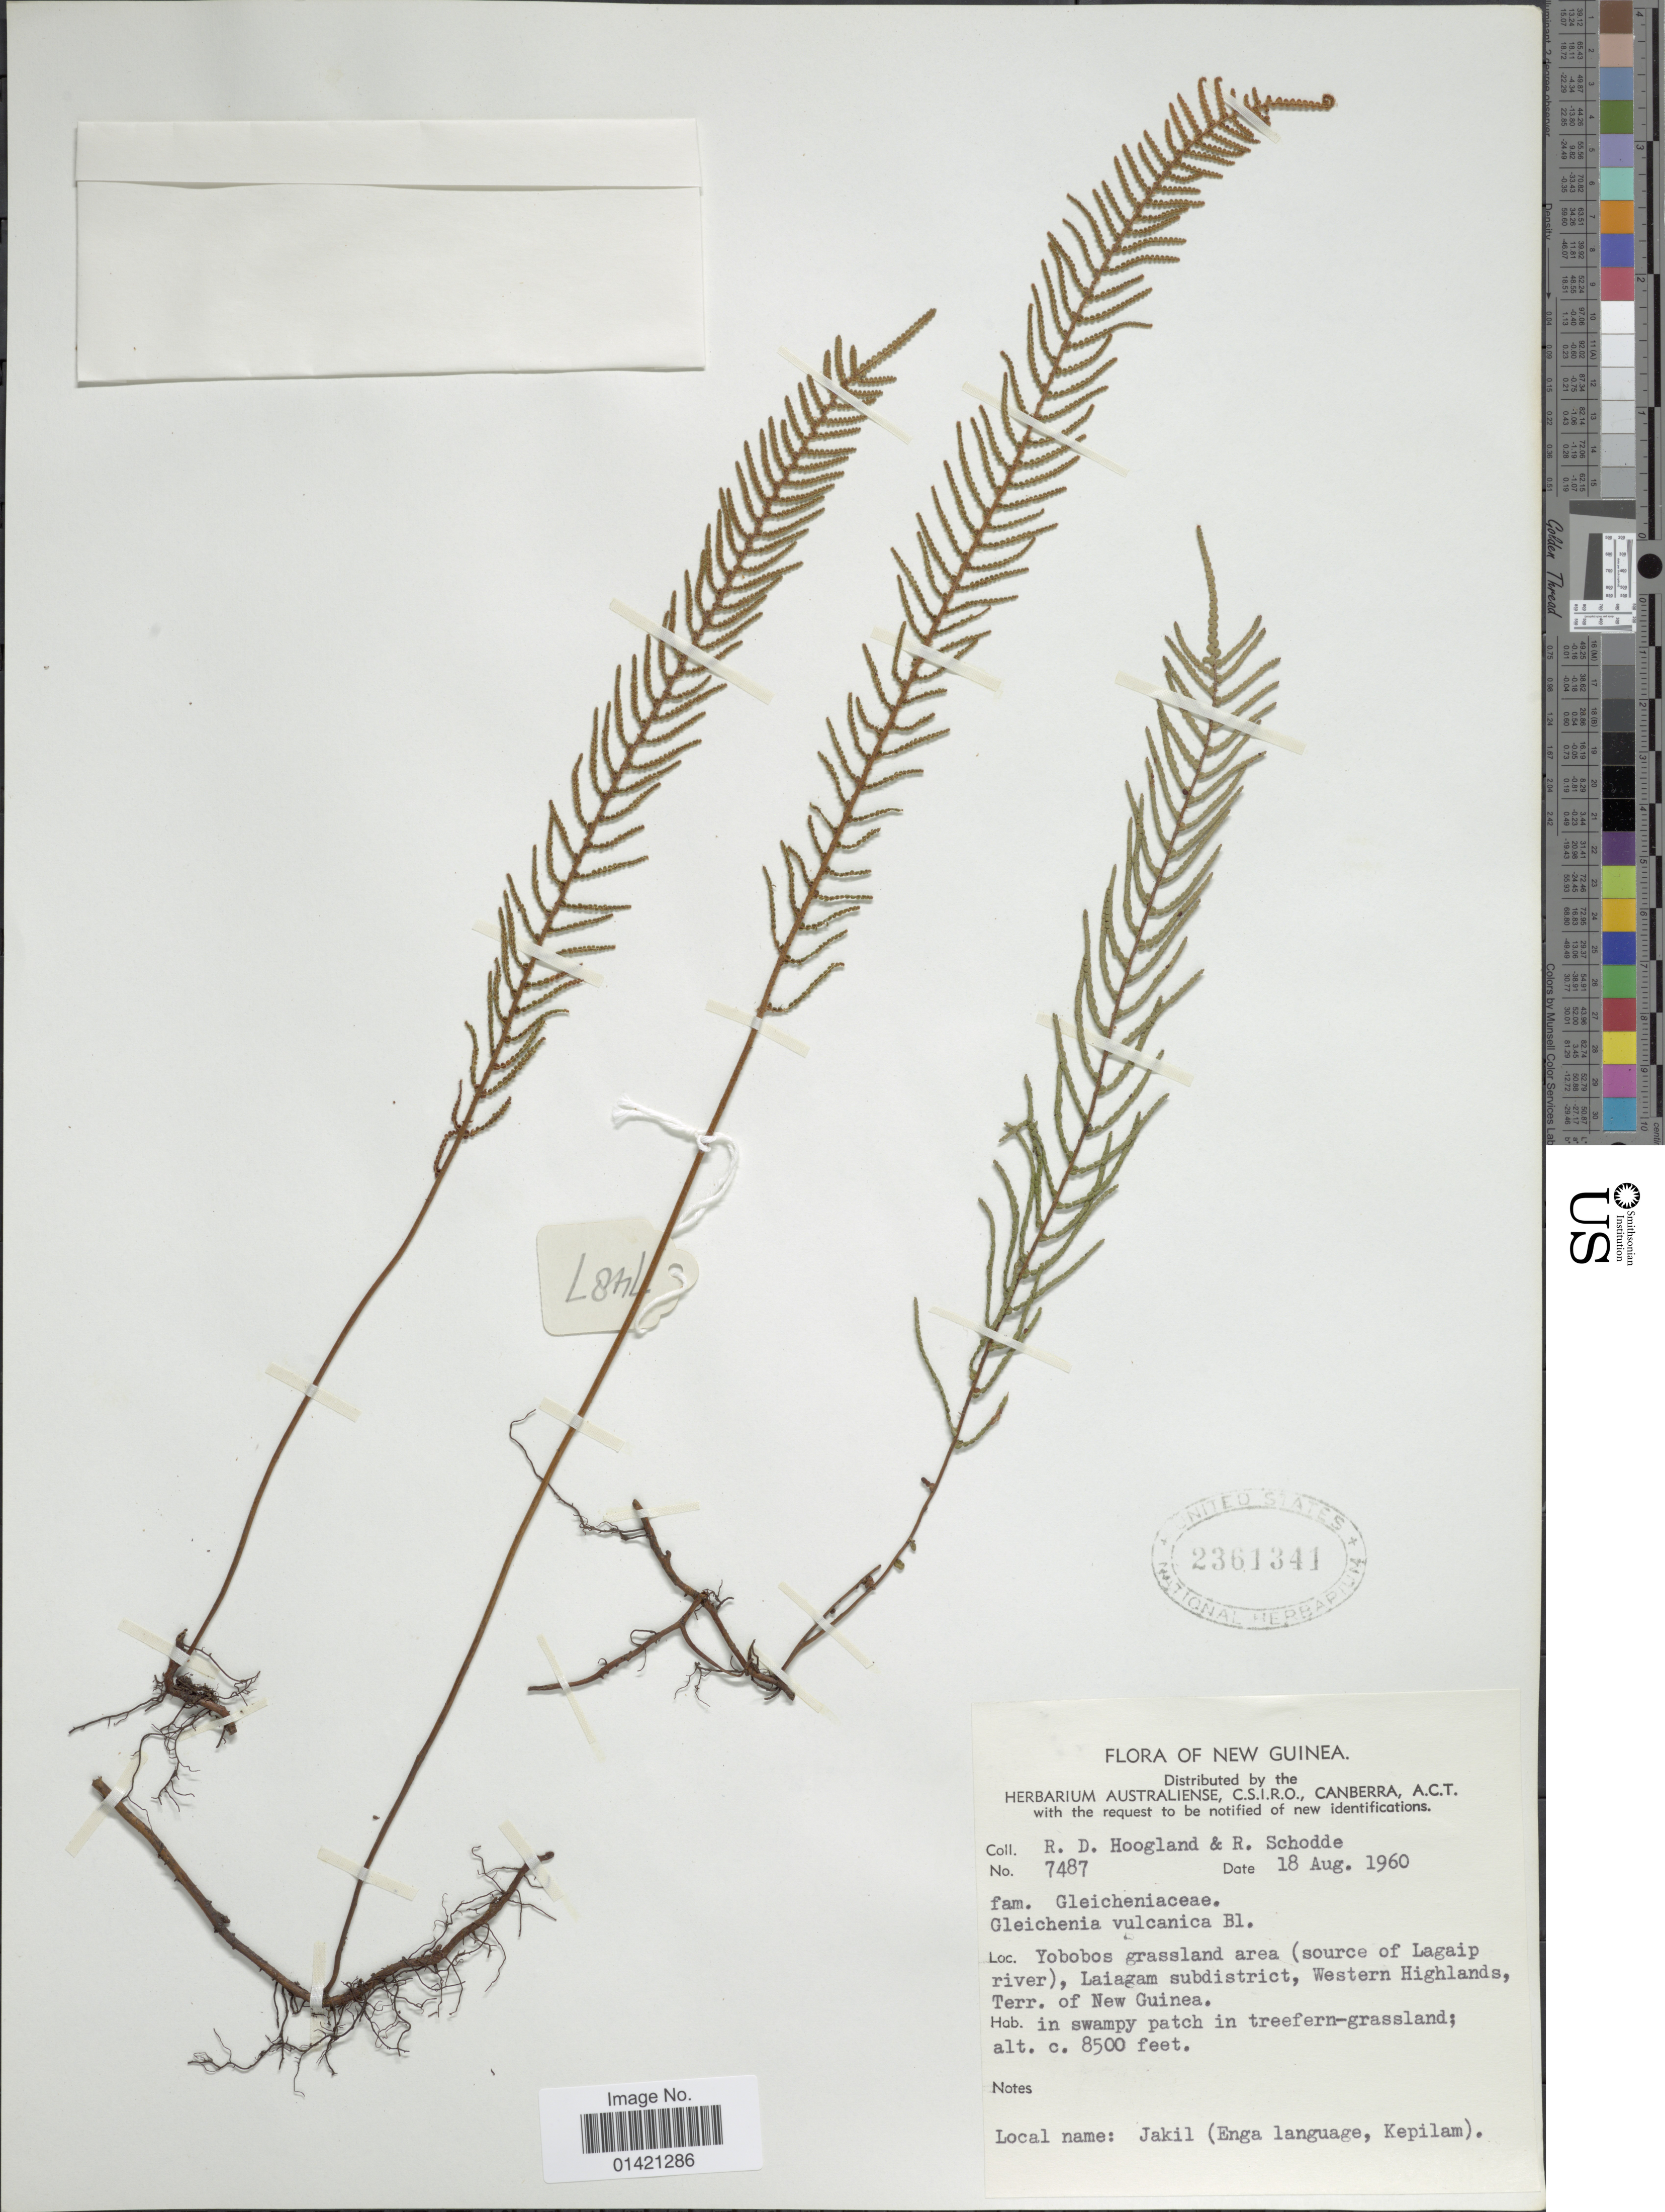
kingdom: Plantae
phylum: Tracheophyta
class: Polypodiopsida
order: Gleicheniales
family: Gleicheniaceae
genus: Gleichenia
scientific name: Gleichenia vulcanica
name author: Blume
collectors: R. D. Hoogland & R. Schodde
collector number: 7487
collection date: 1960-08-18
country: Papua New Guinea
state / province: Western Highlands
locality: Yocobos grassland area (source of Lagaip river), Laiagam subdistrict, Terr. of New Guinea.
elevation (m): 2591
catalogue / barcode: US 2361341